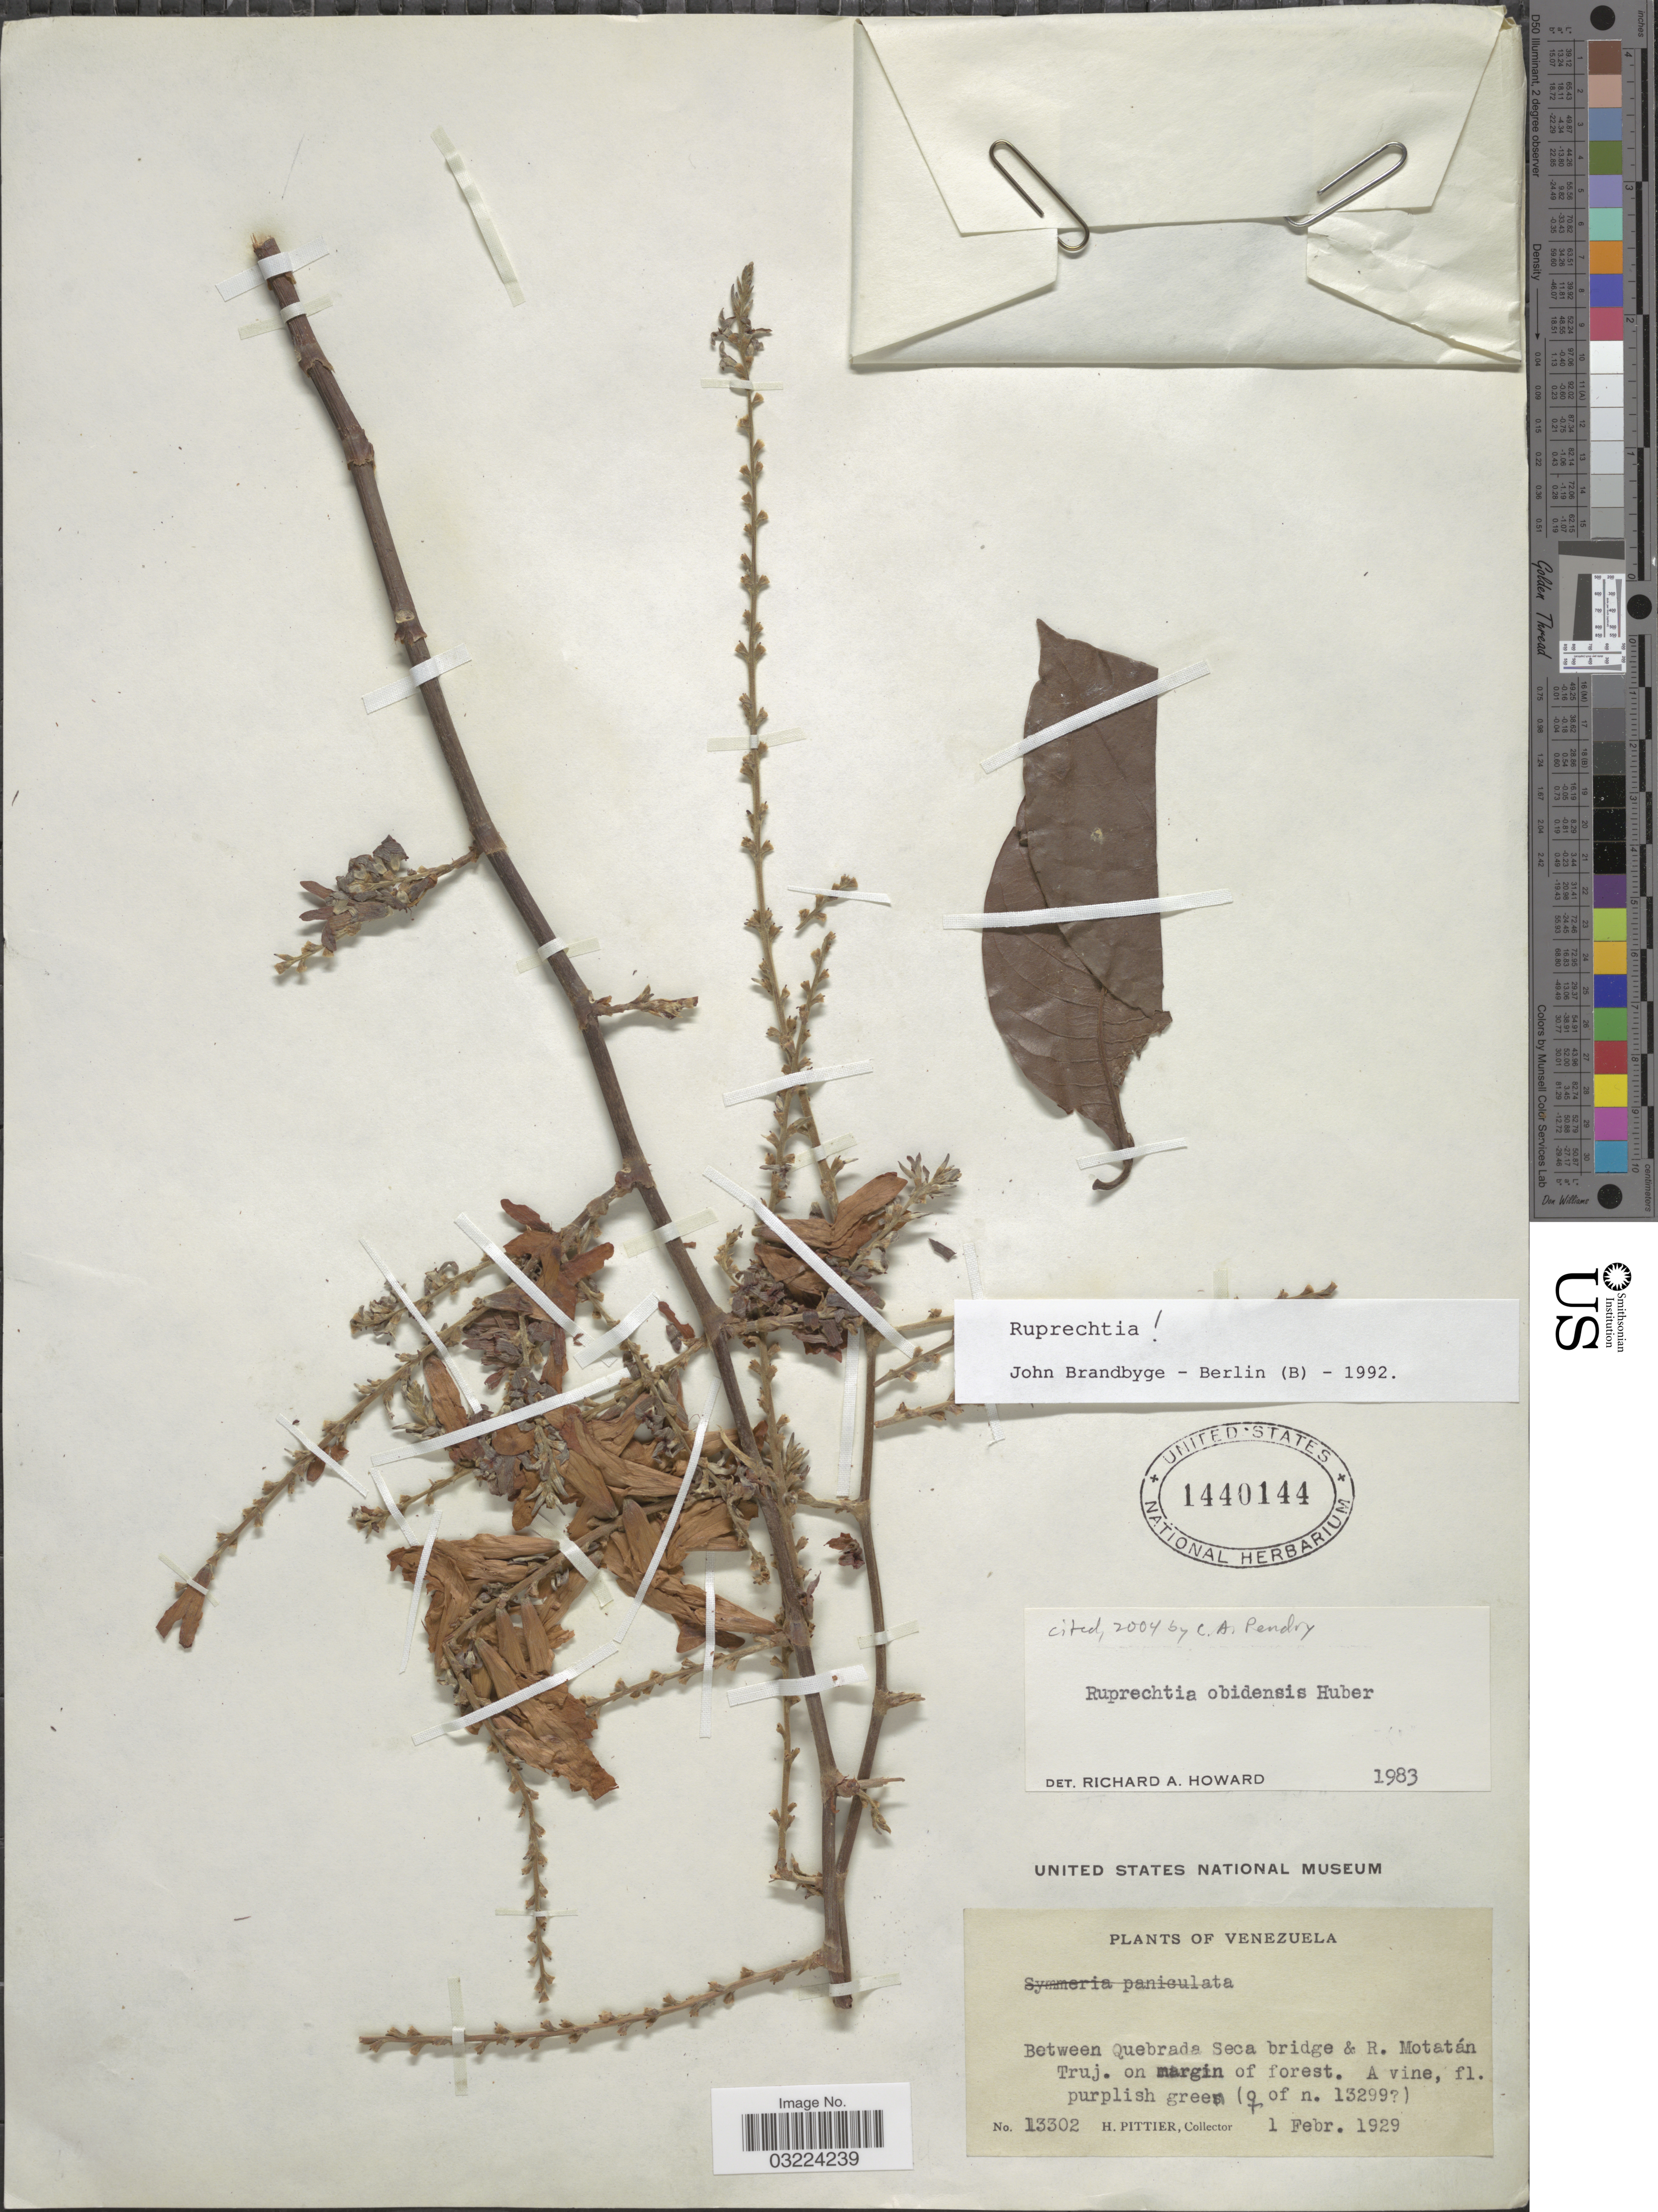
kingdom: Plantae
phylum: Tracheophyta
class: Magnoliopsida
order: Caryophyllales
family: Polygonaceae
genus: Magoniella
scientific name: Magoniella obidensis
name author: (Huber) Adr. Sanchez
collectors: H. F. Pittier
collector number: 13302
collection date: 1929-02-01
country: Venezuela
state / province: Trujillo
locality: Between Quebrada Seca bridge & R. Motatán Truj.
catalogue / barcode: US 1440144